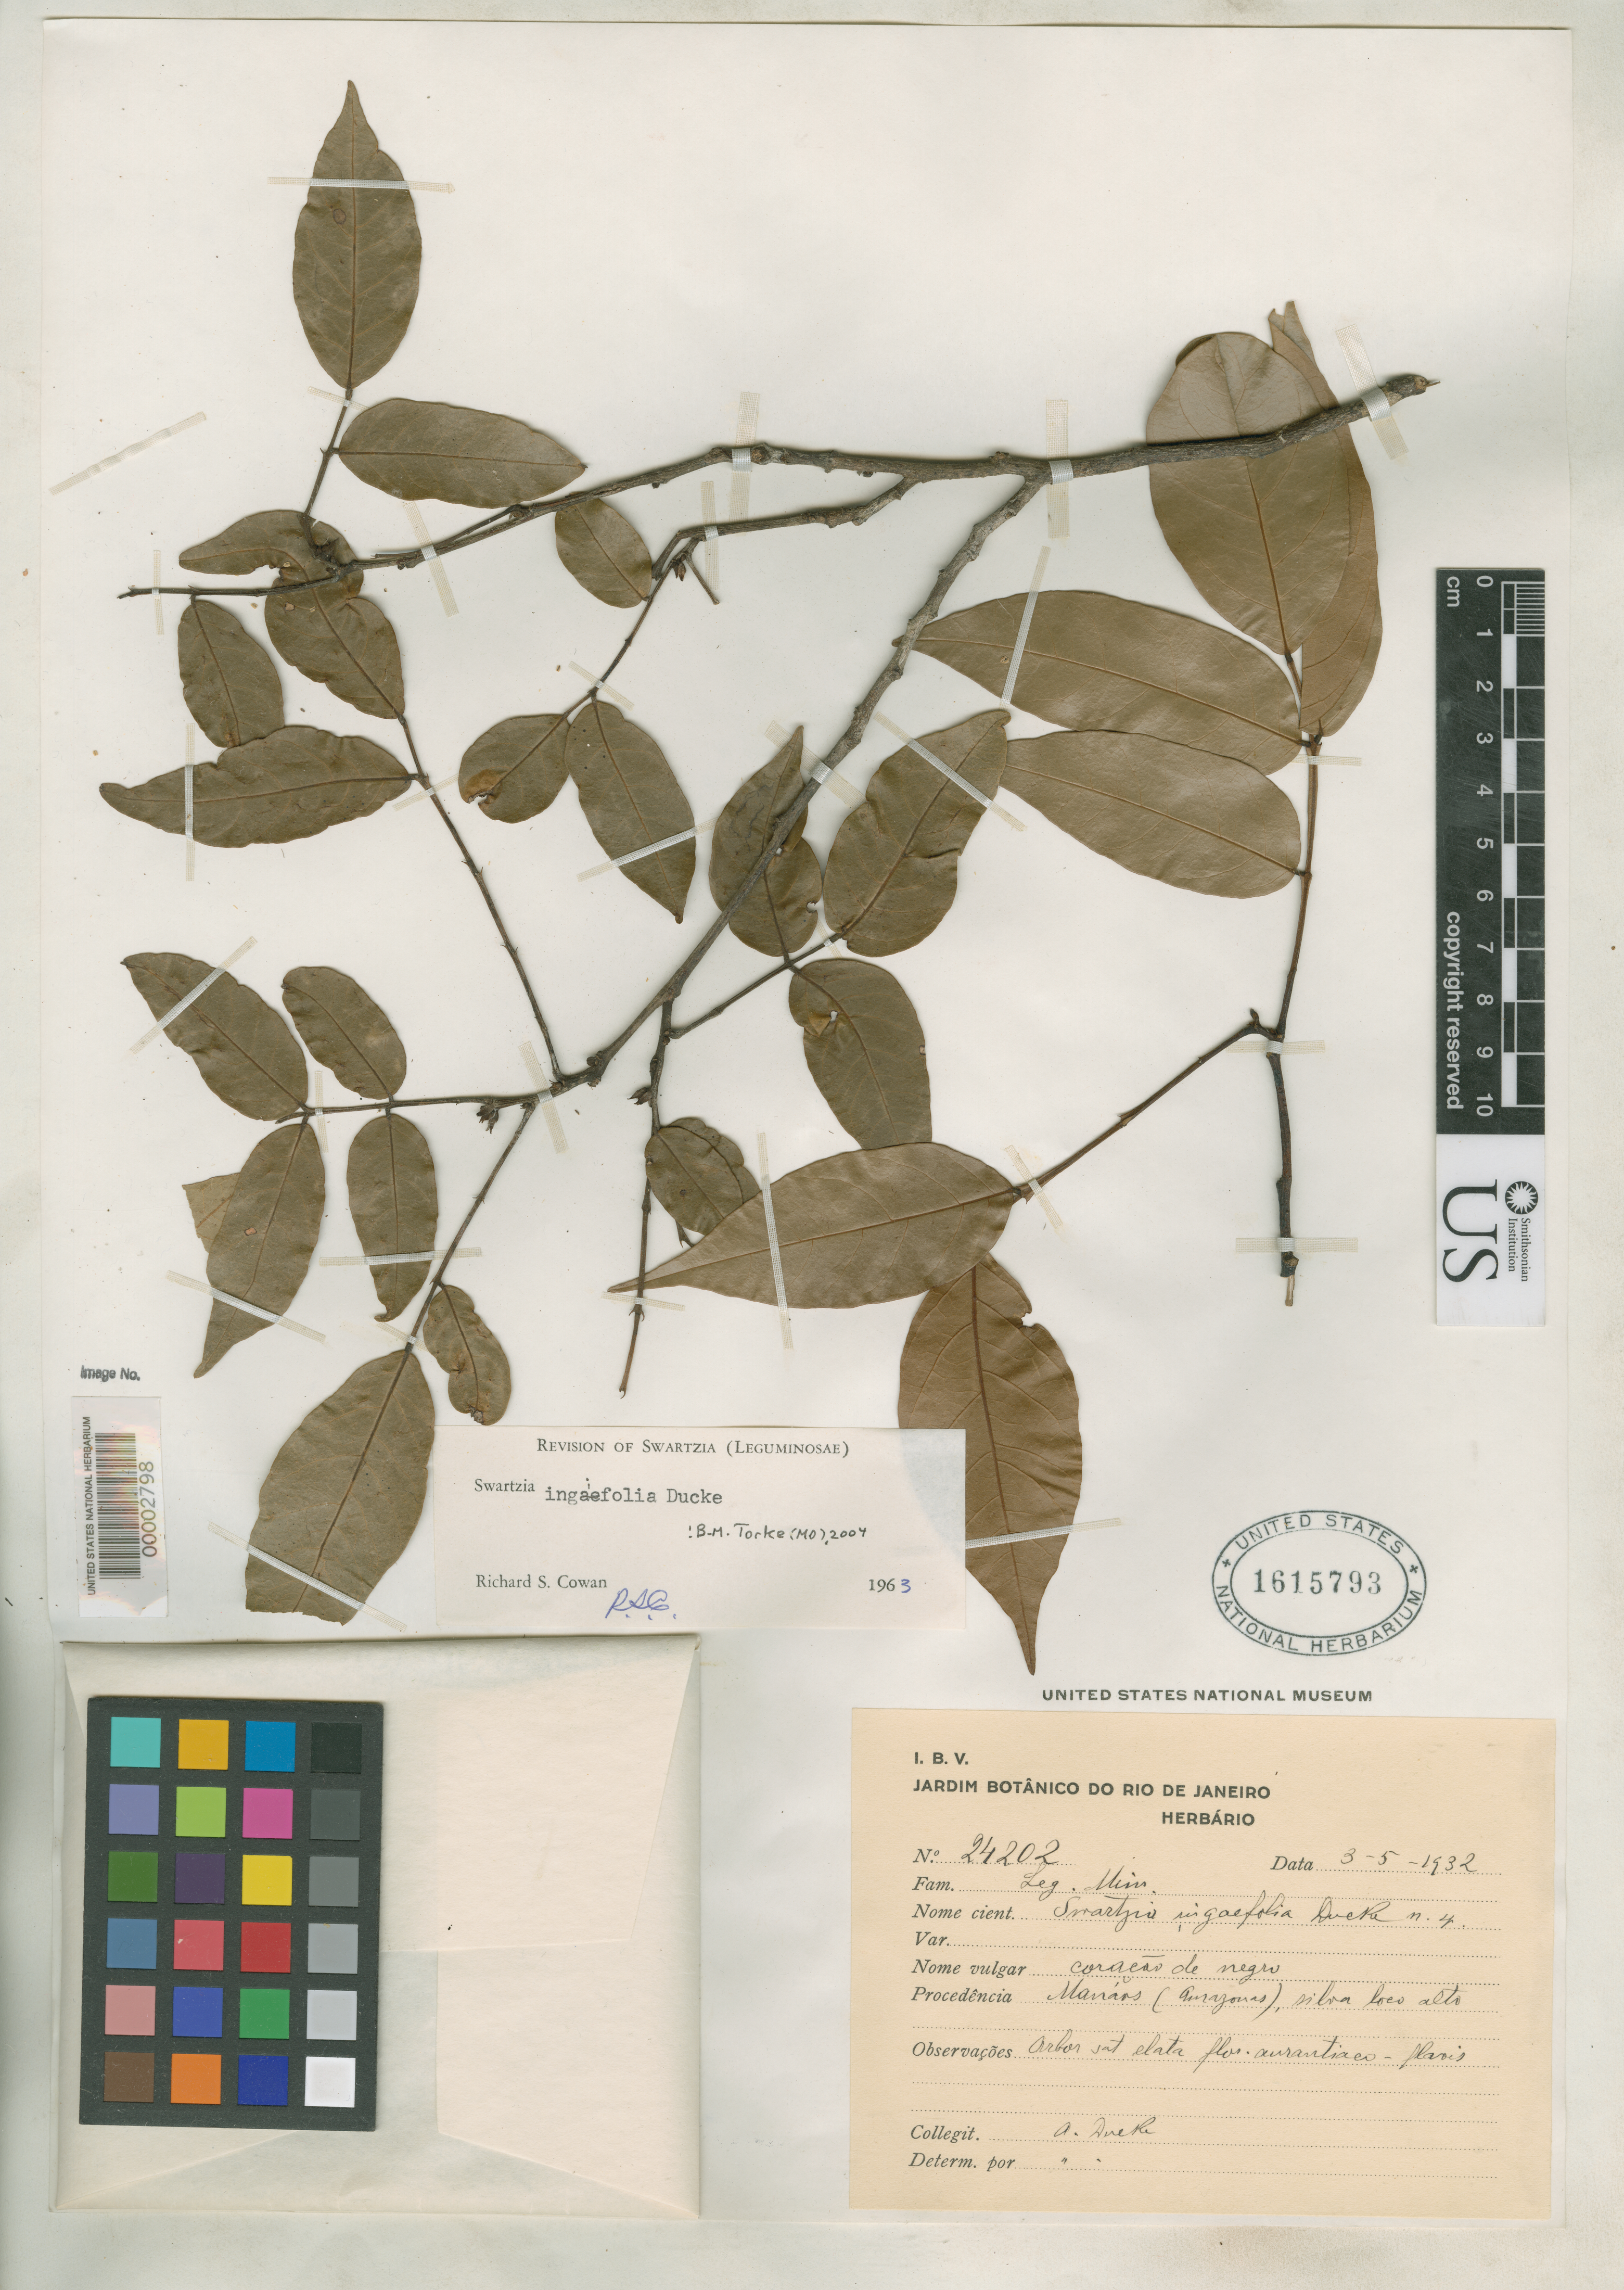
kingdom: Plantae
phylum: Tracheophyta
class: Magnoliopsida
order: Fabales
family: Fabaceae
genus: Swartzia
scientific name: Swartzia ingaefolia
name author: Ducke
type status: Isotype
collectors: A. Ducke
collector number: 94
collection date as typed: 05 Mar 1932 or 03 May 1932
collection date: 1932-03-05 or 1932-05-03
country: Brazil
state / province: Amazonas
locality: Manaos.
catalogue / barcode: US 1615793